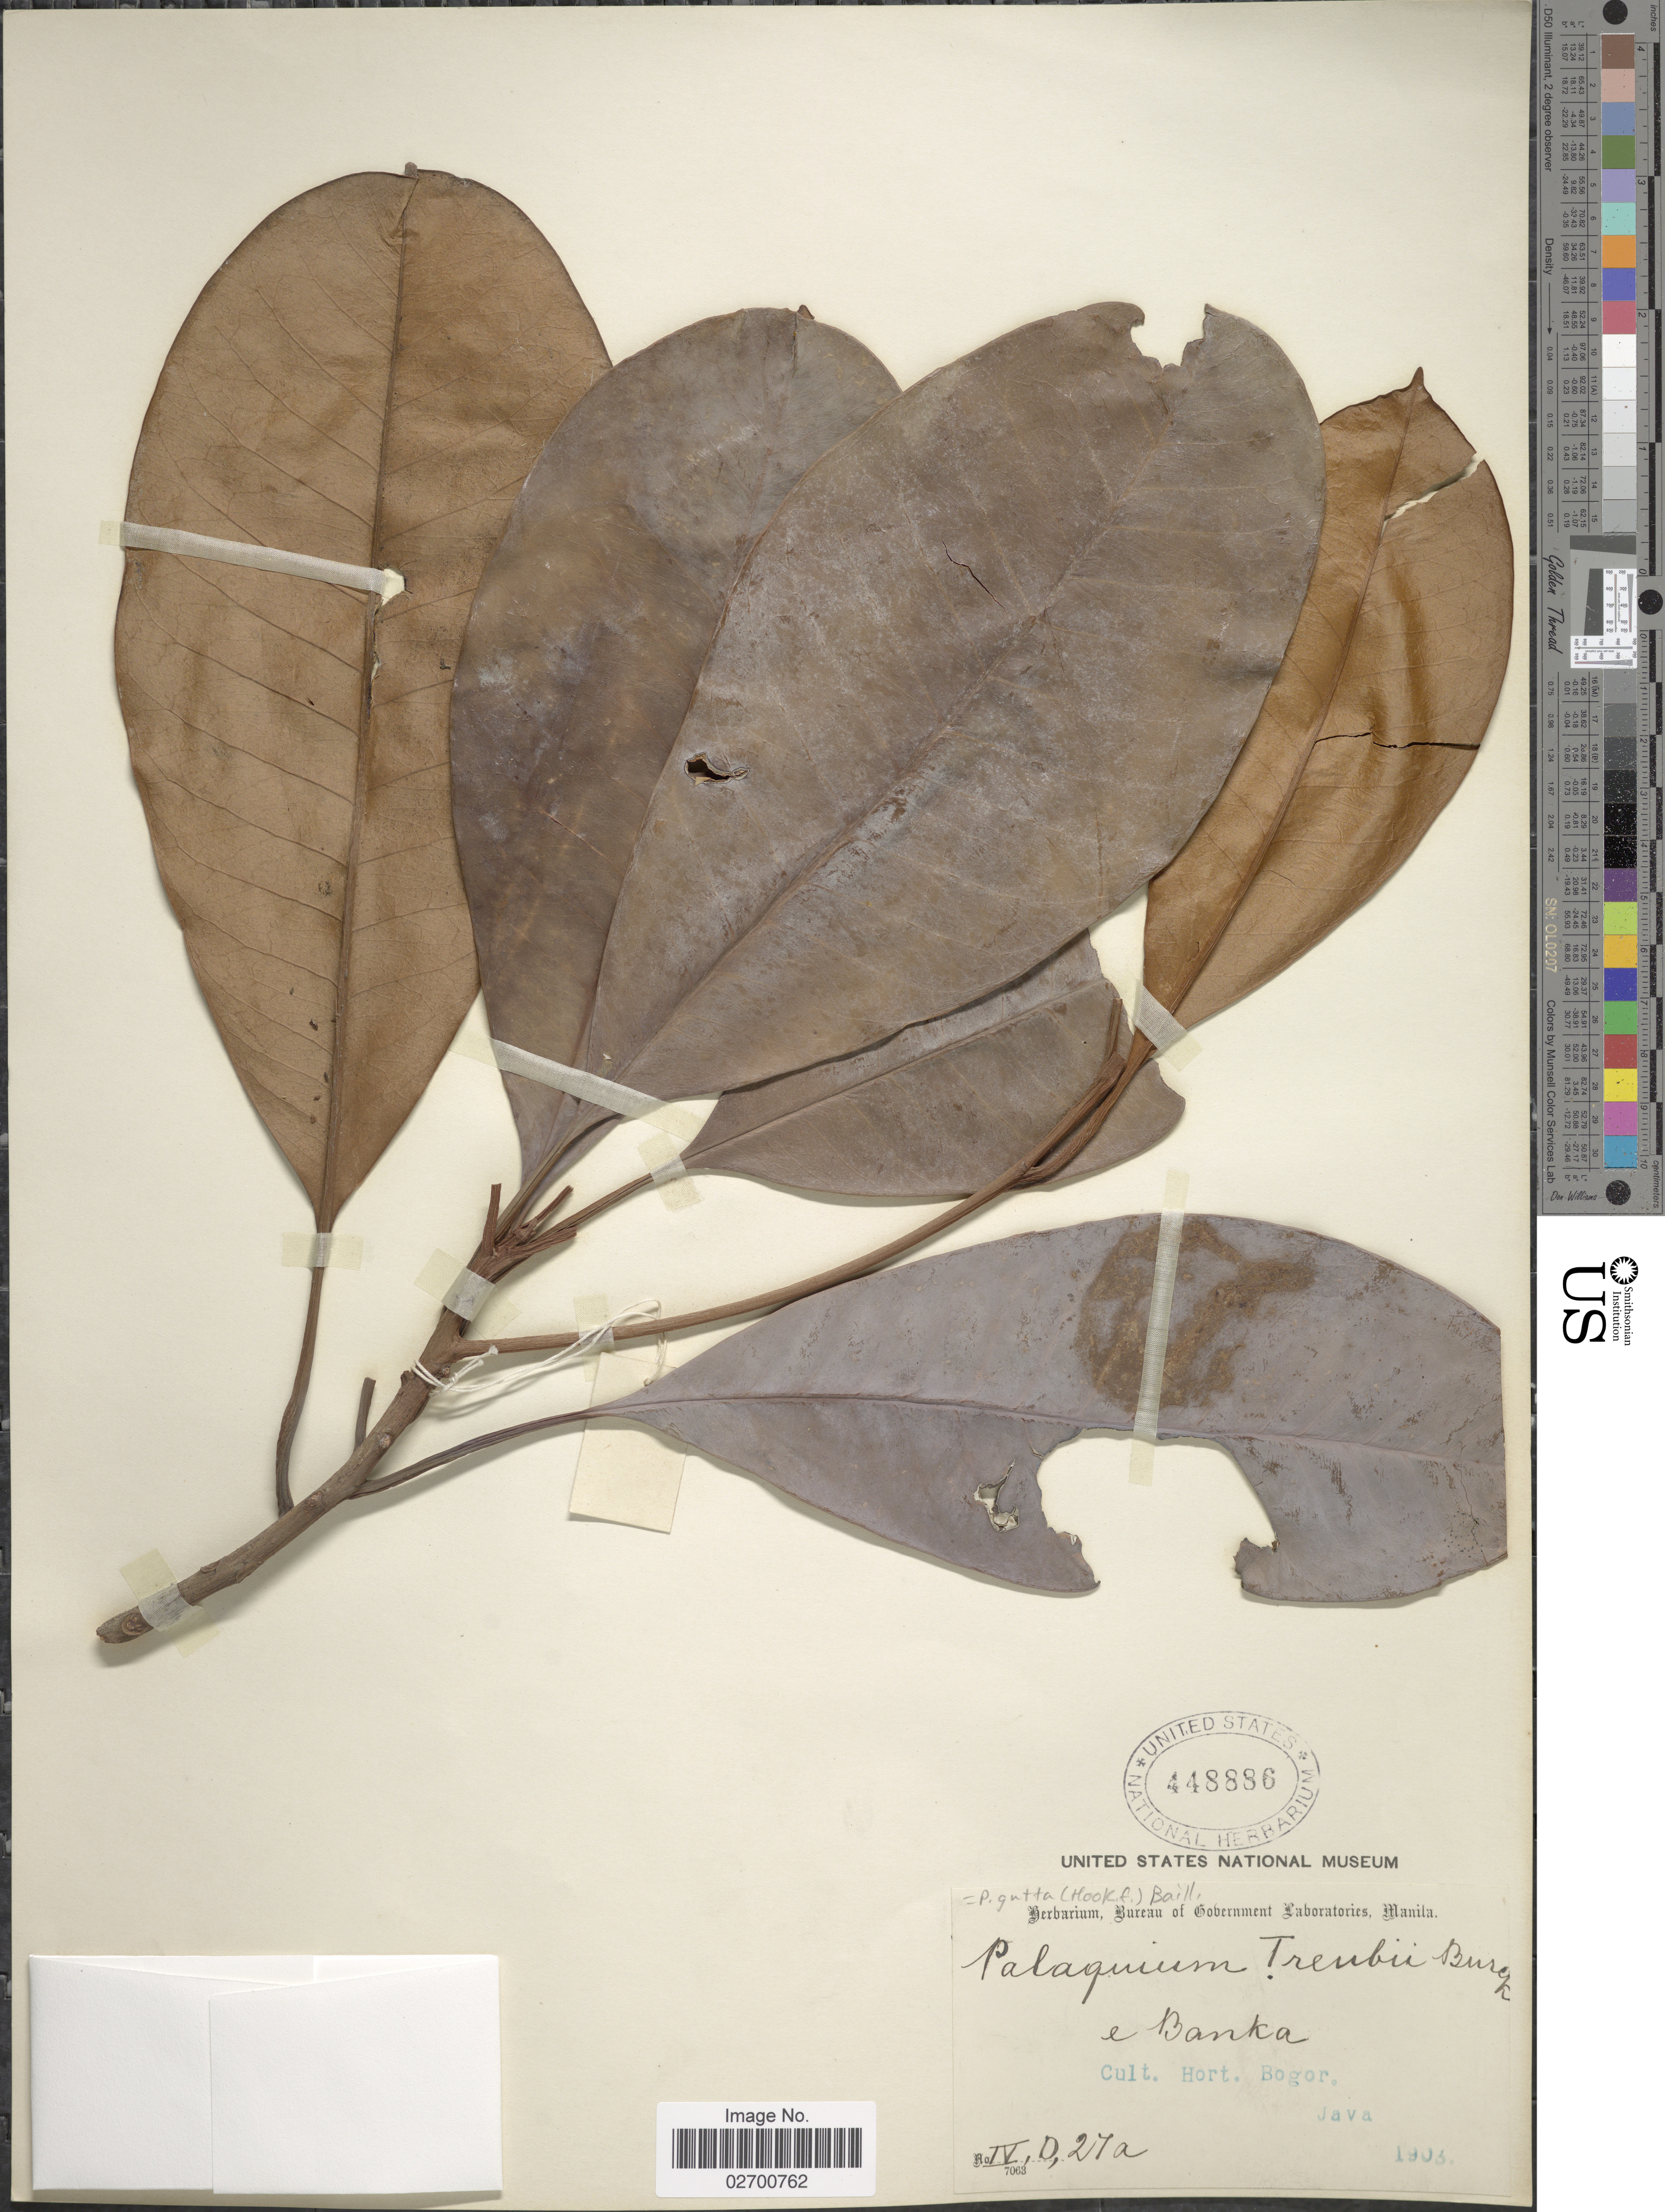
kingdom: Plantae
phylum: Tracheophyta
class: Magnoliopsida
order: Ericales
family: Sapotaceae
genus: Palaquium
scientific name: Palaquium gutta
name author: (Hook.) Baill.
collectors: Ex herb. Bureau of Government Laboratories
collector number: IV,D,27a.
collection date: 1903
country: Indonesia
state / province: Java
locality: E Banka [unsure placement] Cult. Hort. Bogor, Java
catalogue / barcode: US 448886